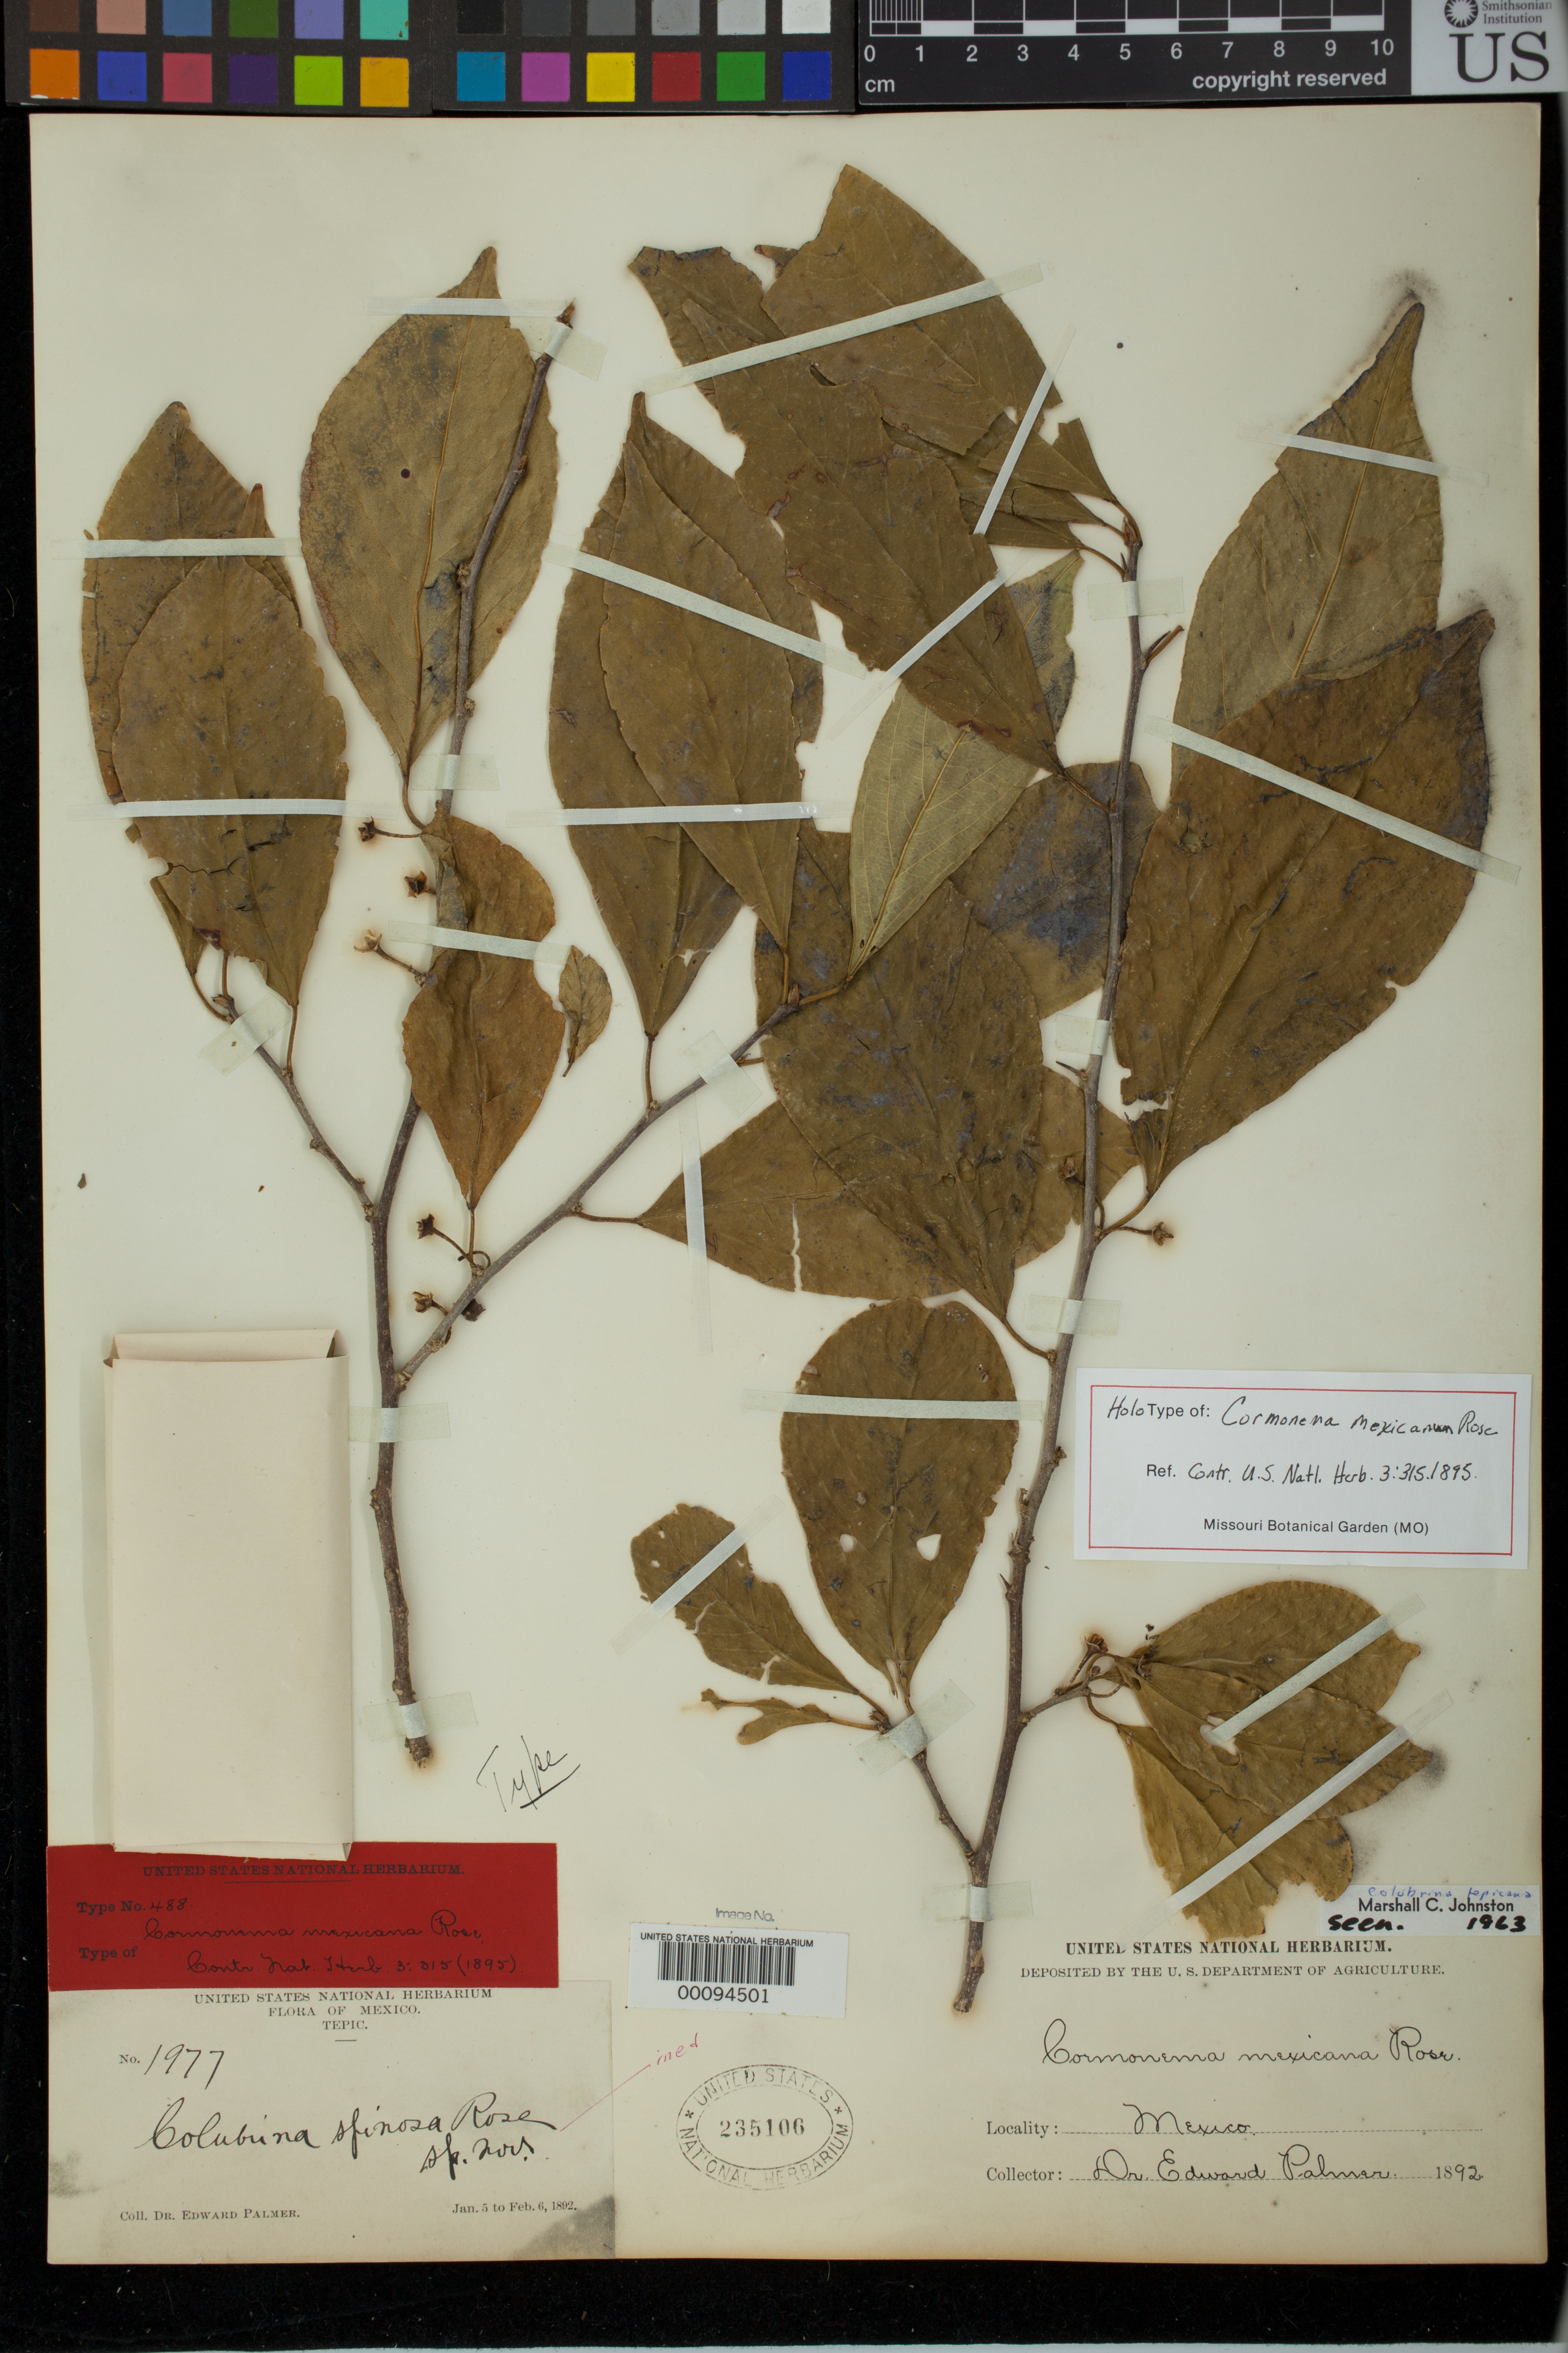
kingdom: Plantae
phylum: Tracheophyta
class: Magnoliopsida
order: Rosales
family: Rhamnaceae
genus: Cormonema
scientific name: Cormonema mexicanum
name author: Rose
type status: Holotype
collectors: E. Palmer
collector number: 1977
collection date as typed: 05 Jan 1892 to 06 Feb 1892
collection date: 1892-01-05/1892-02-06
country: Mexico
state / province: Nayarit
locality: Tepic.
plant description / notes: Annotated as "holotype" but one of two original sheets at US (USNH 235105, 235106) and probably an isosyntype or lectotype.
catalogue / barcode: US 235106